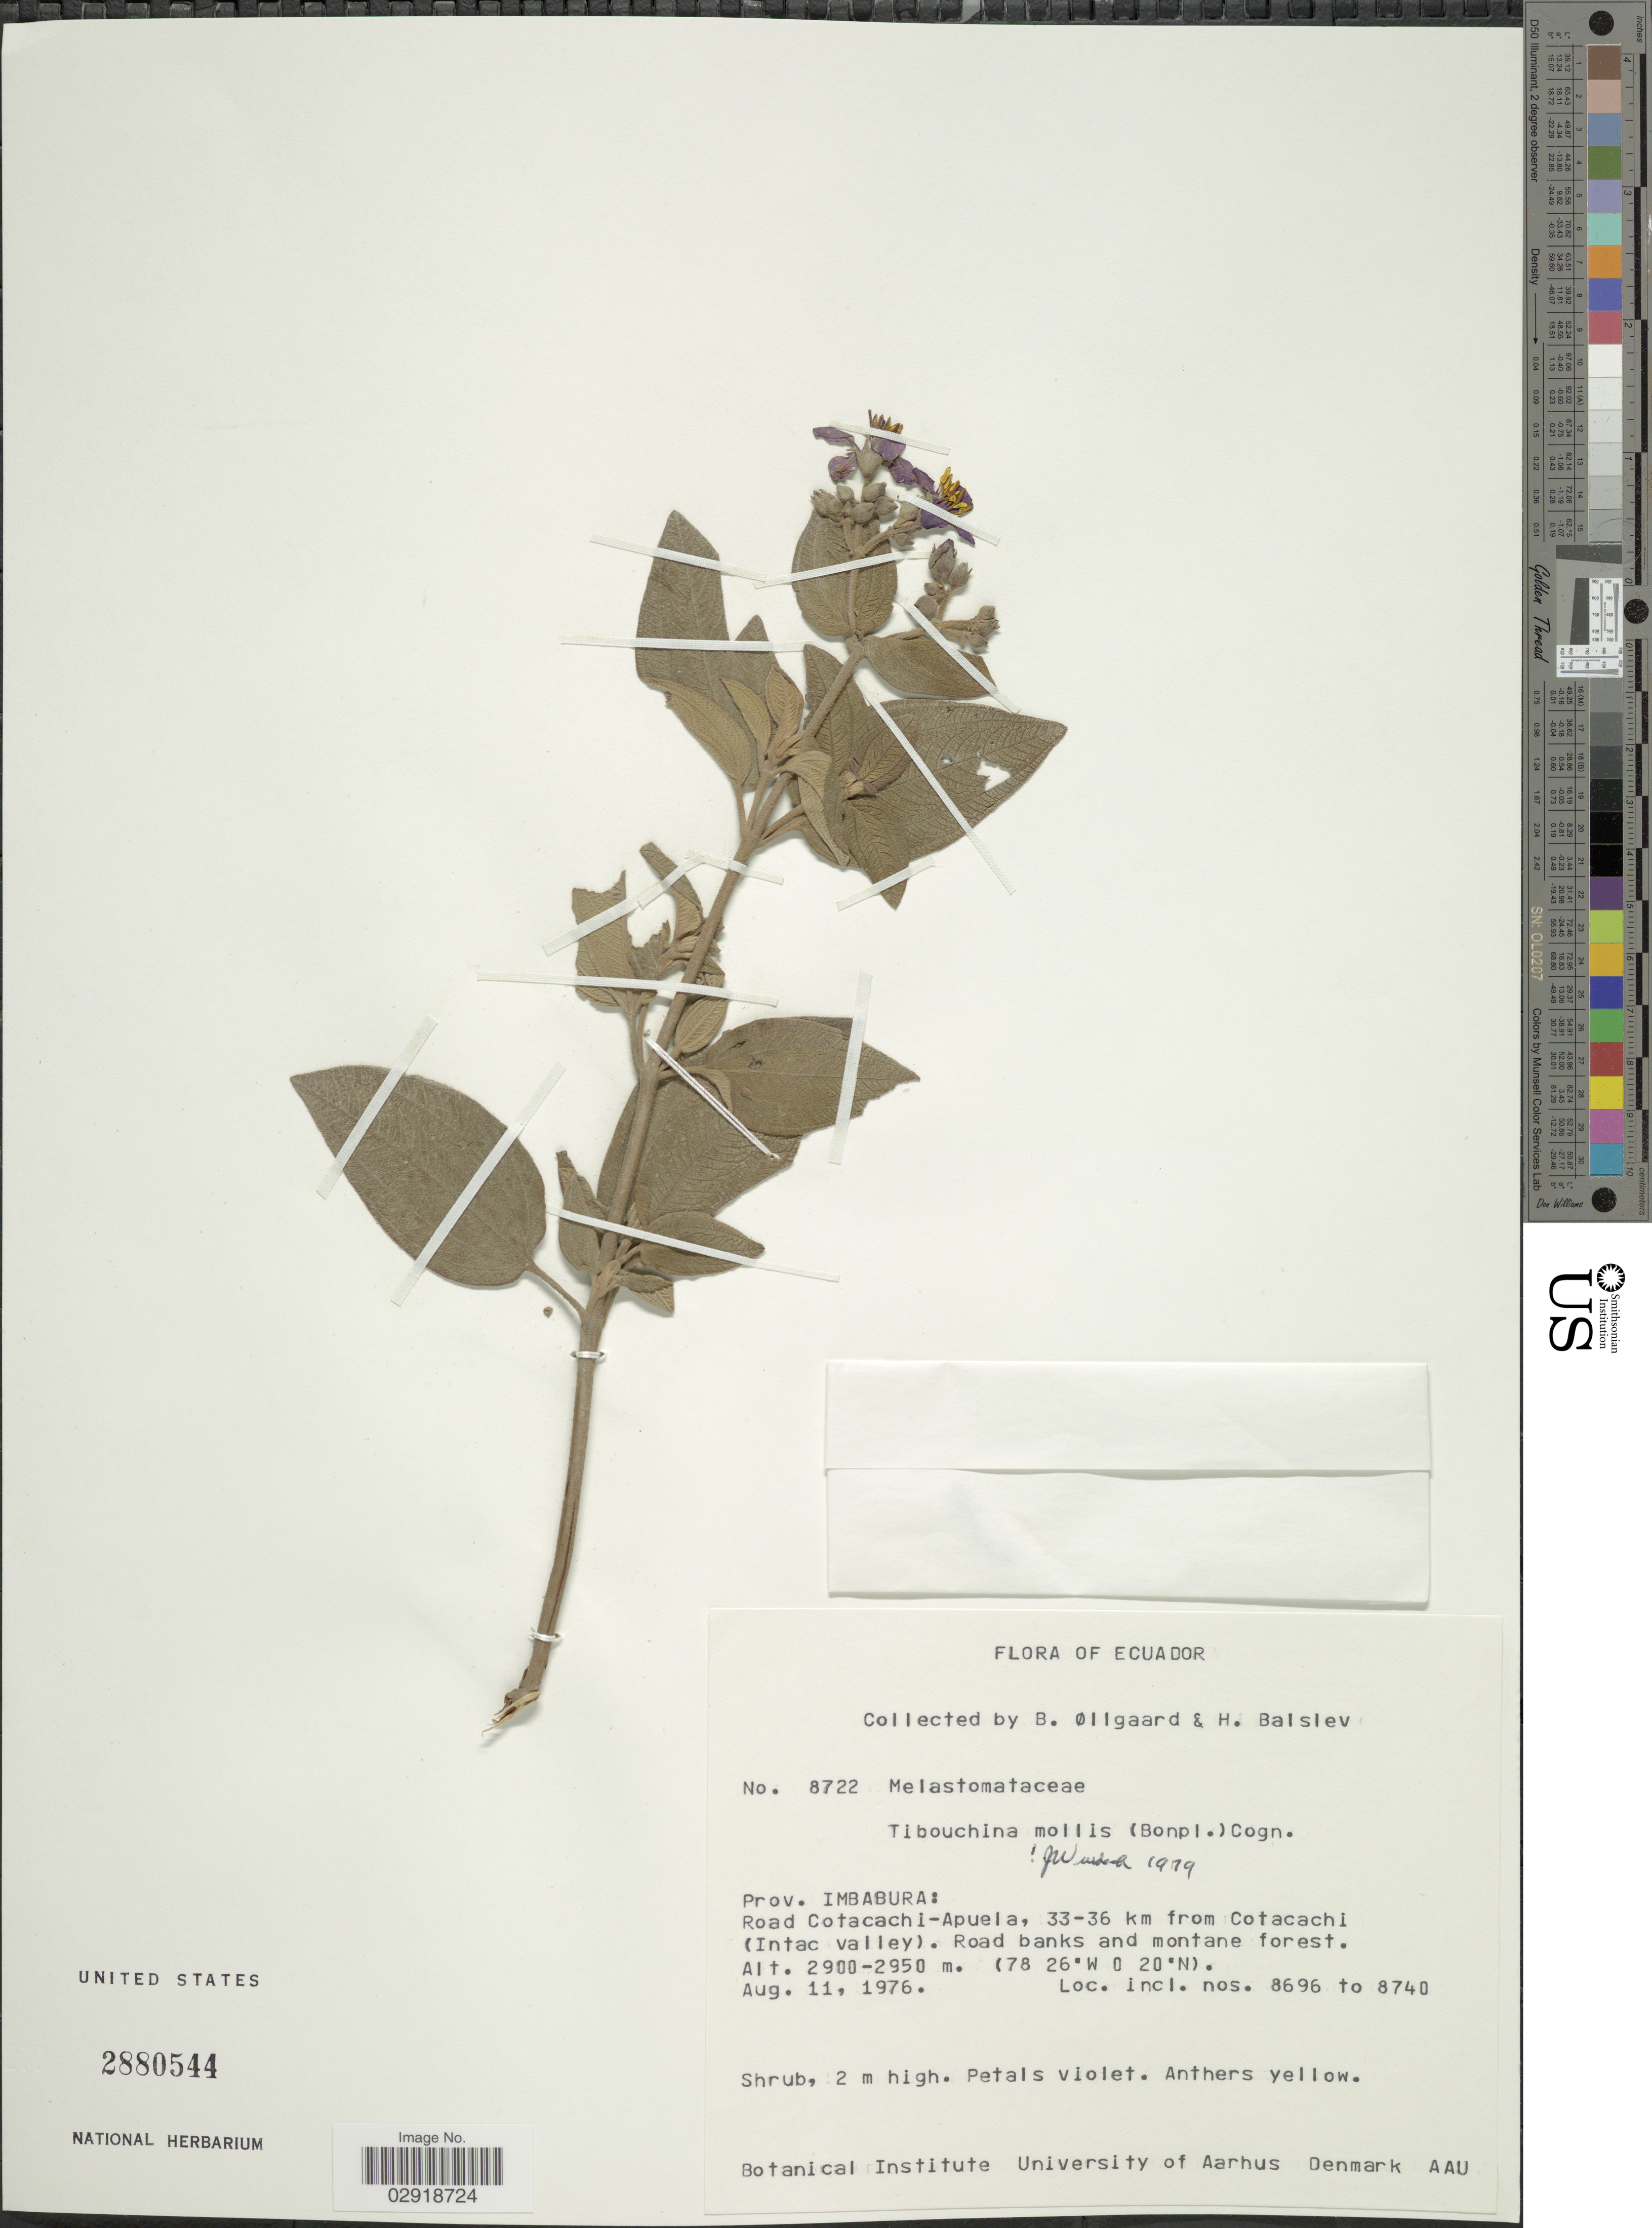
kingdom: Plantae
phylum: Tracheophyta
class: Magnoliopsida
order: Myrtales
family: Melastomataceae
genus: Chaetogastra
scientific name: Chaetogastra mollis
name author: (Bonpl.) DC.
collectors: B. Øllgaard & H. Balslev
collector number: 8722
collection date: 1976-08-11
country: Ecuador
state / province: Imbabura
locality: Road Cotacachi-Apuela, 33-36 km from Cotacachi. (Intac valley).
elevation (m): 2900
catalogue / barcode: US 2880544